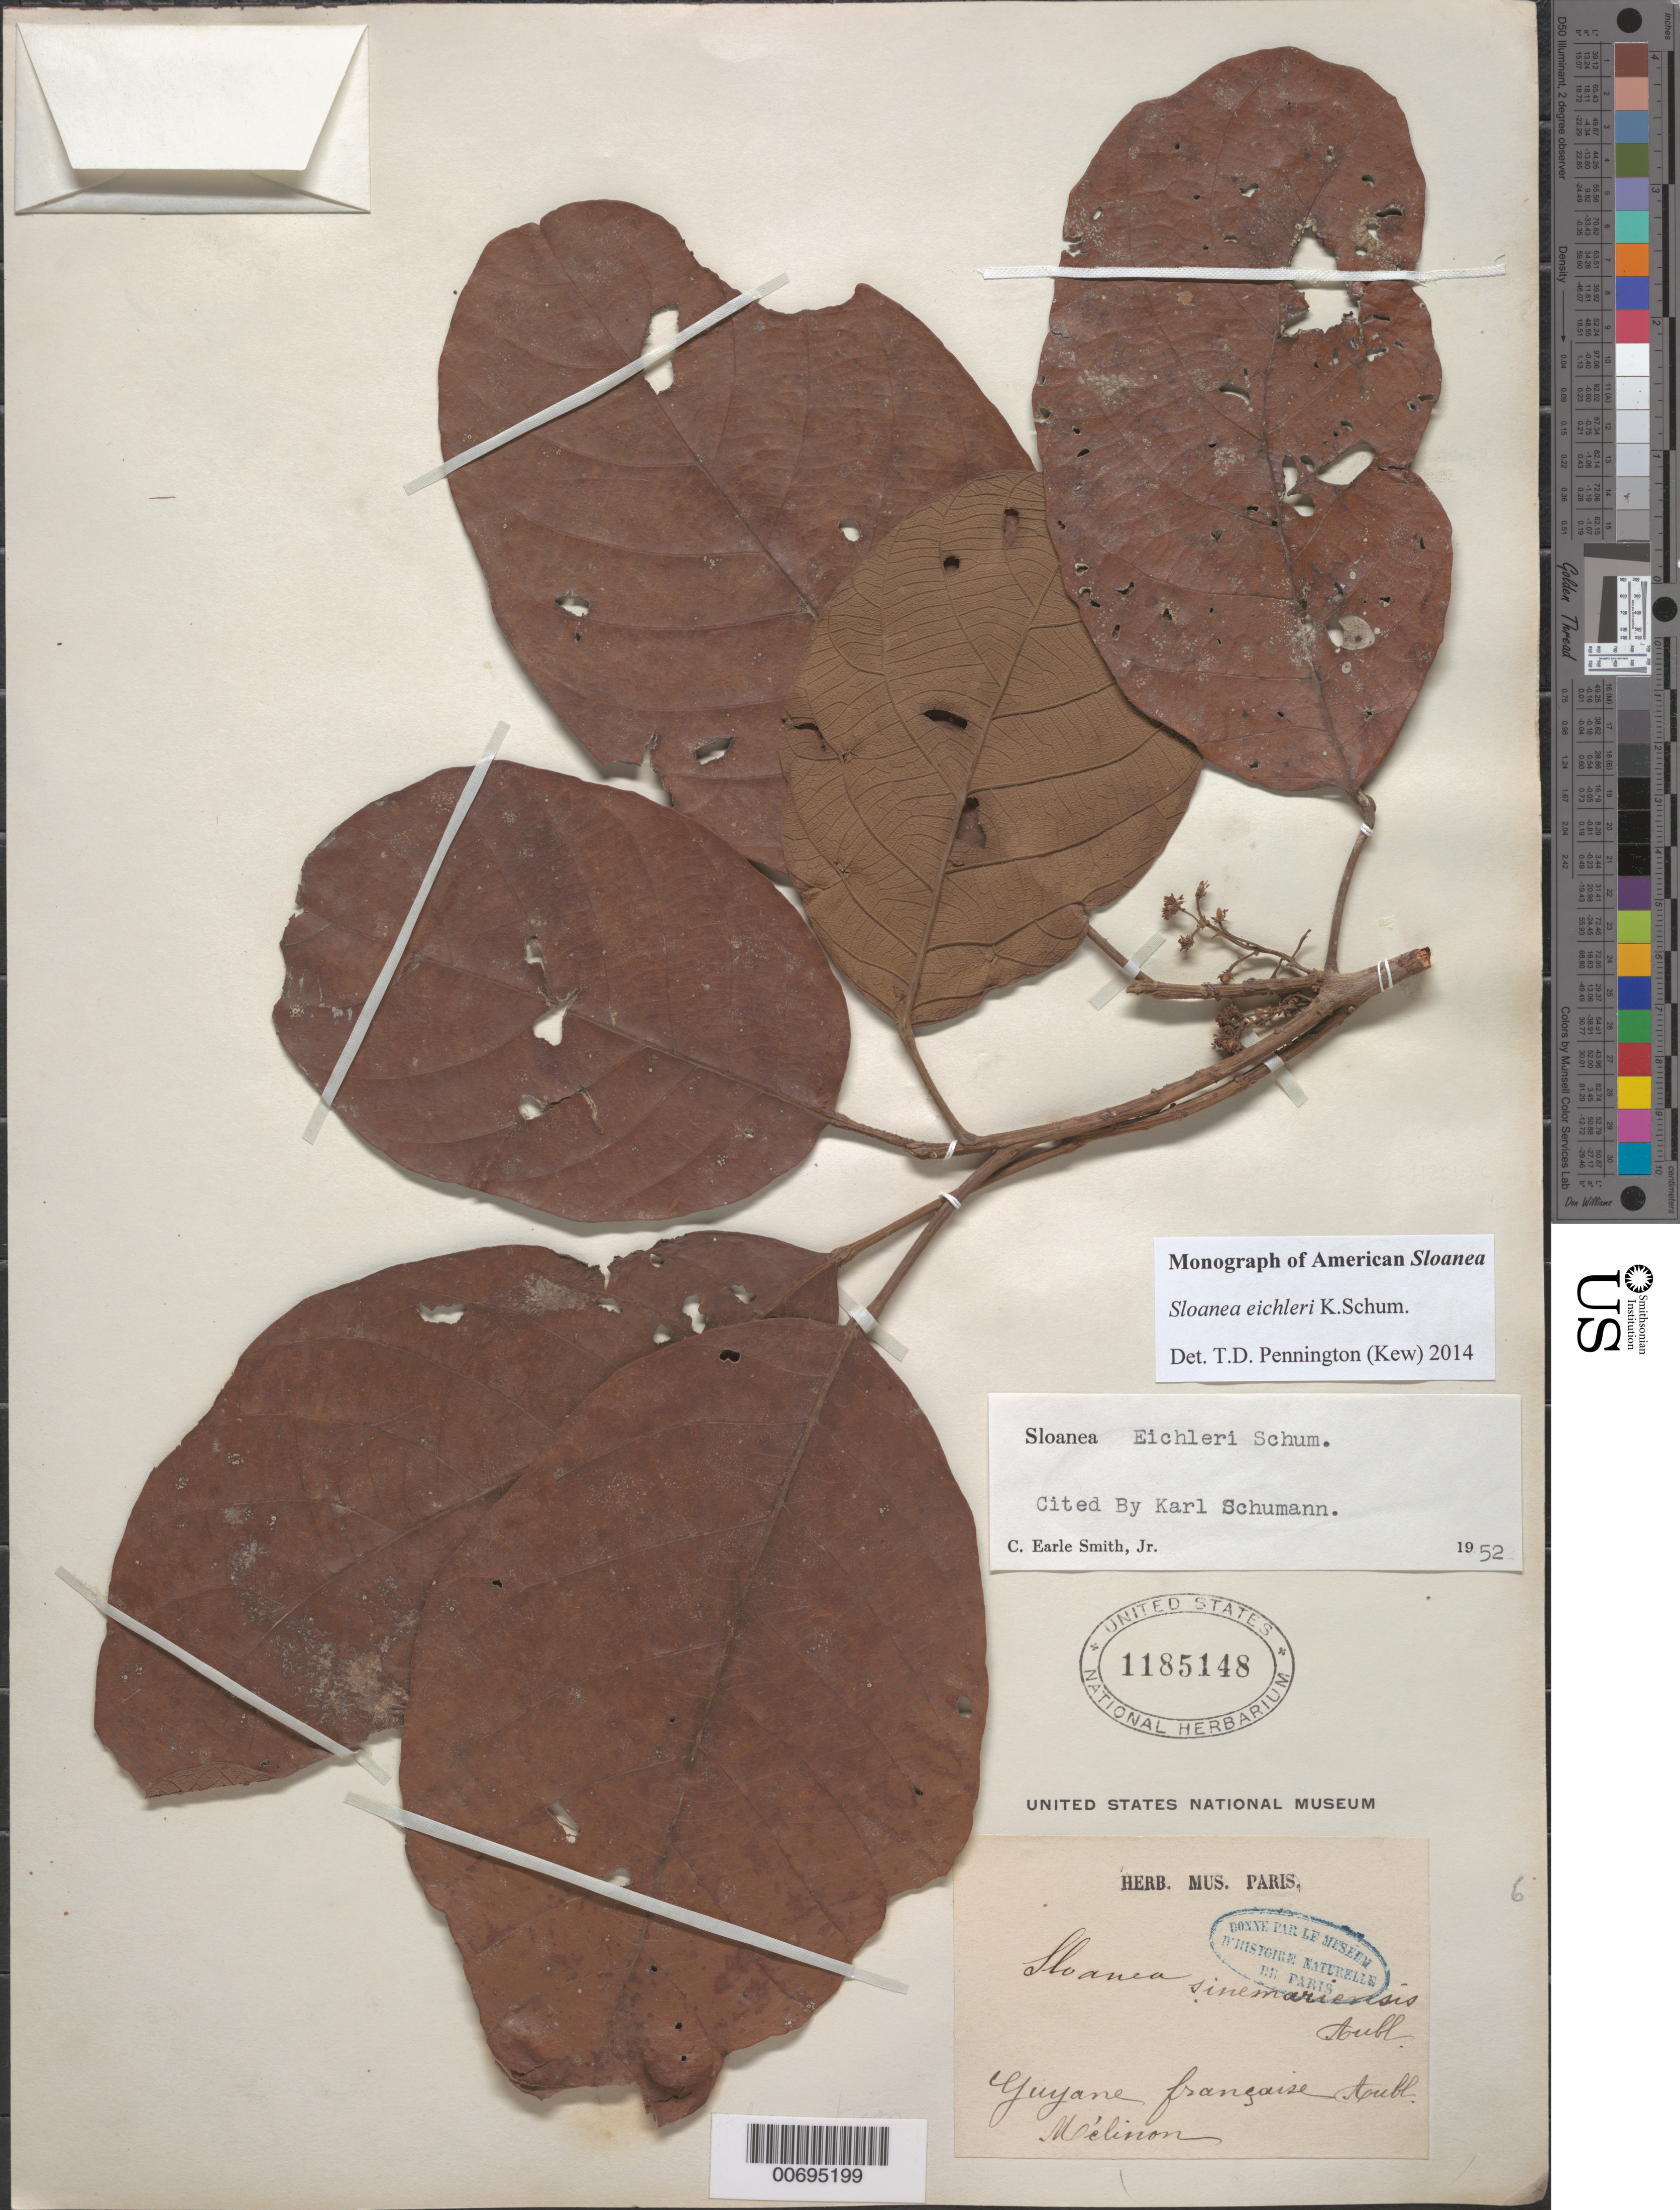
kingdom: Plantae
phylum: Tracheophyta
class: Magnoliopsida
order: Oxalidales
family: Elaeocarpaceae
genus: Sloanea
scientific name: Sloanea eichleri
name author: K. Schum.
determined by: Smith, C. E., Jr.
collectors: E. Mélinon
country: French Guiana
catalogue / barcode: US 1185148